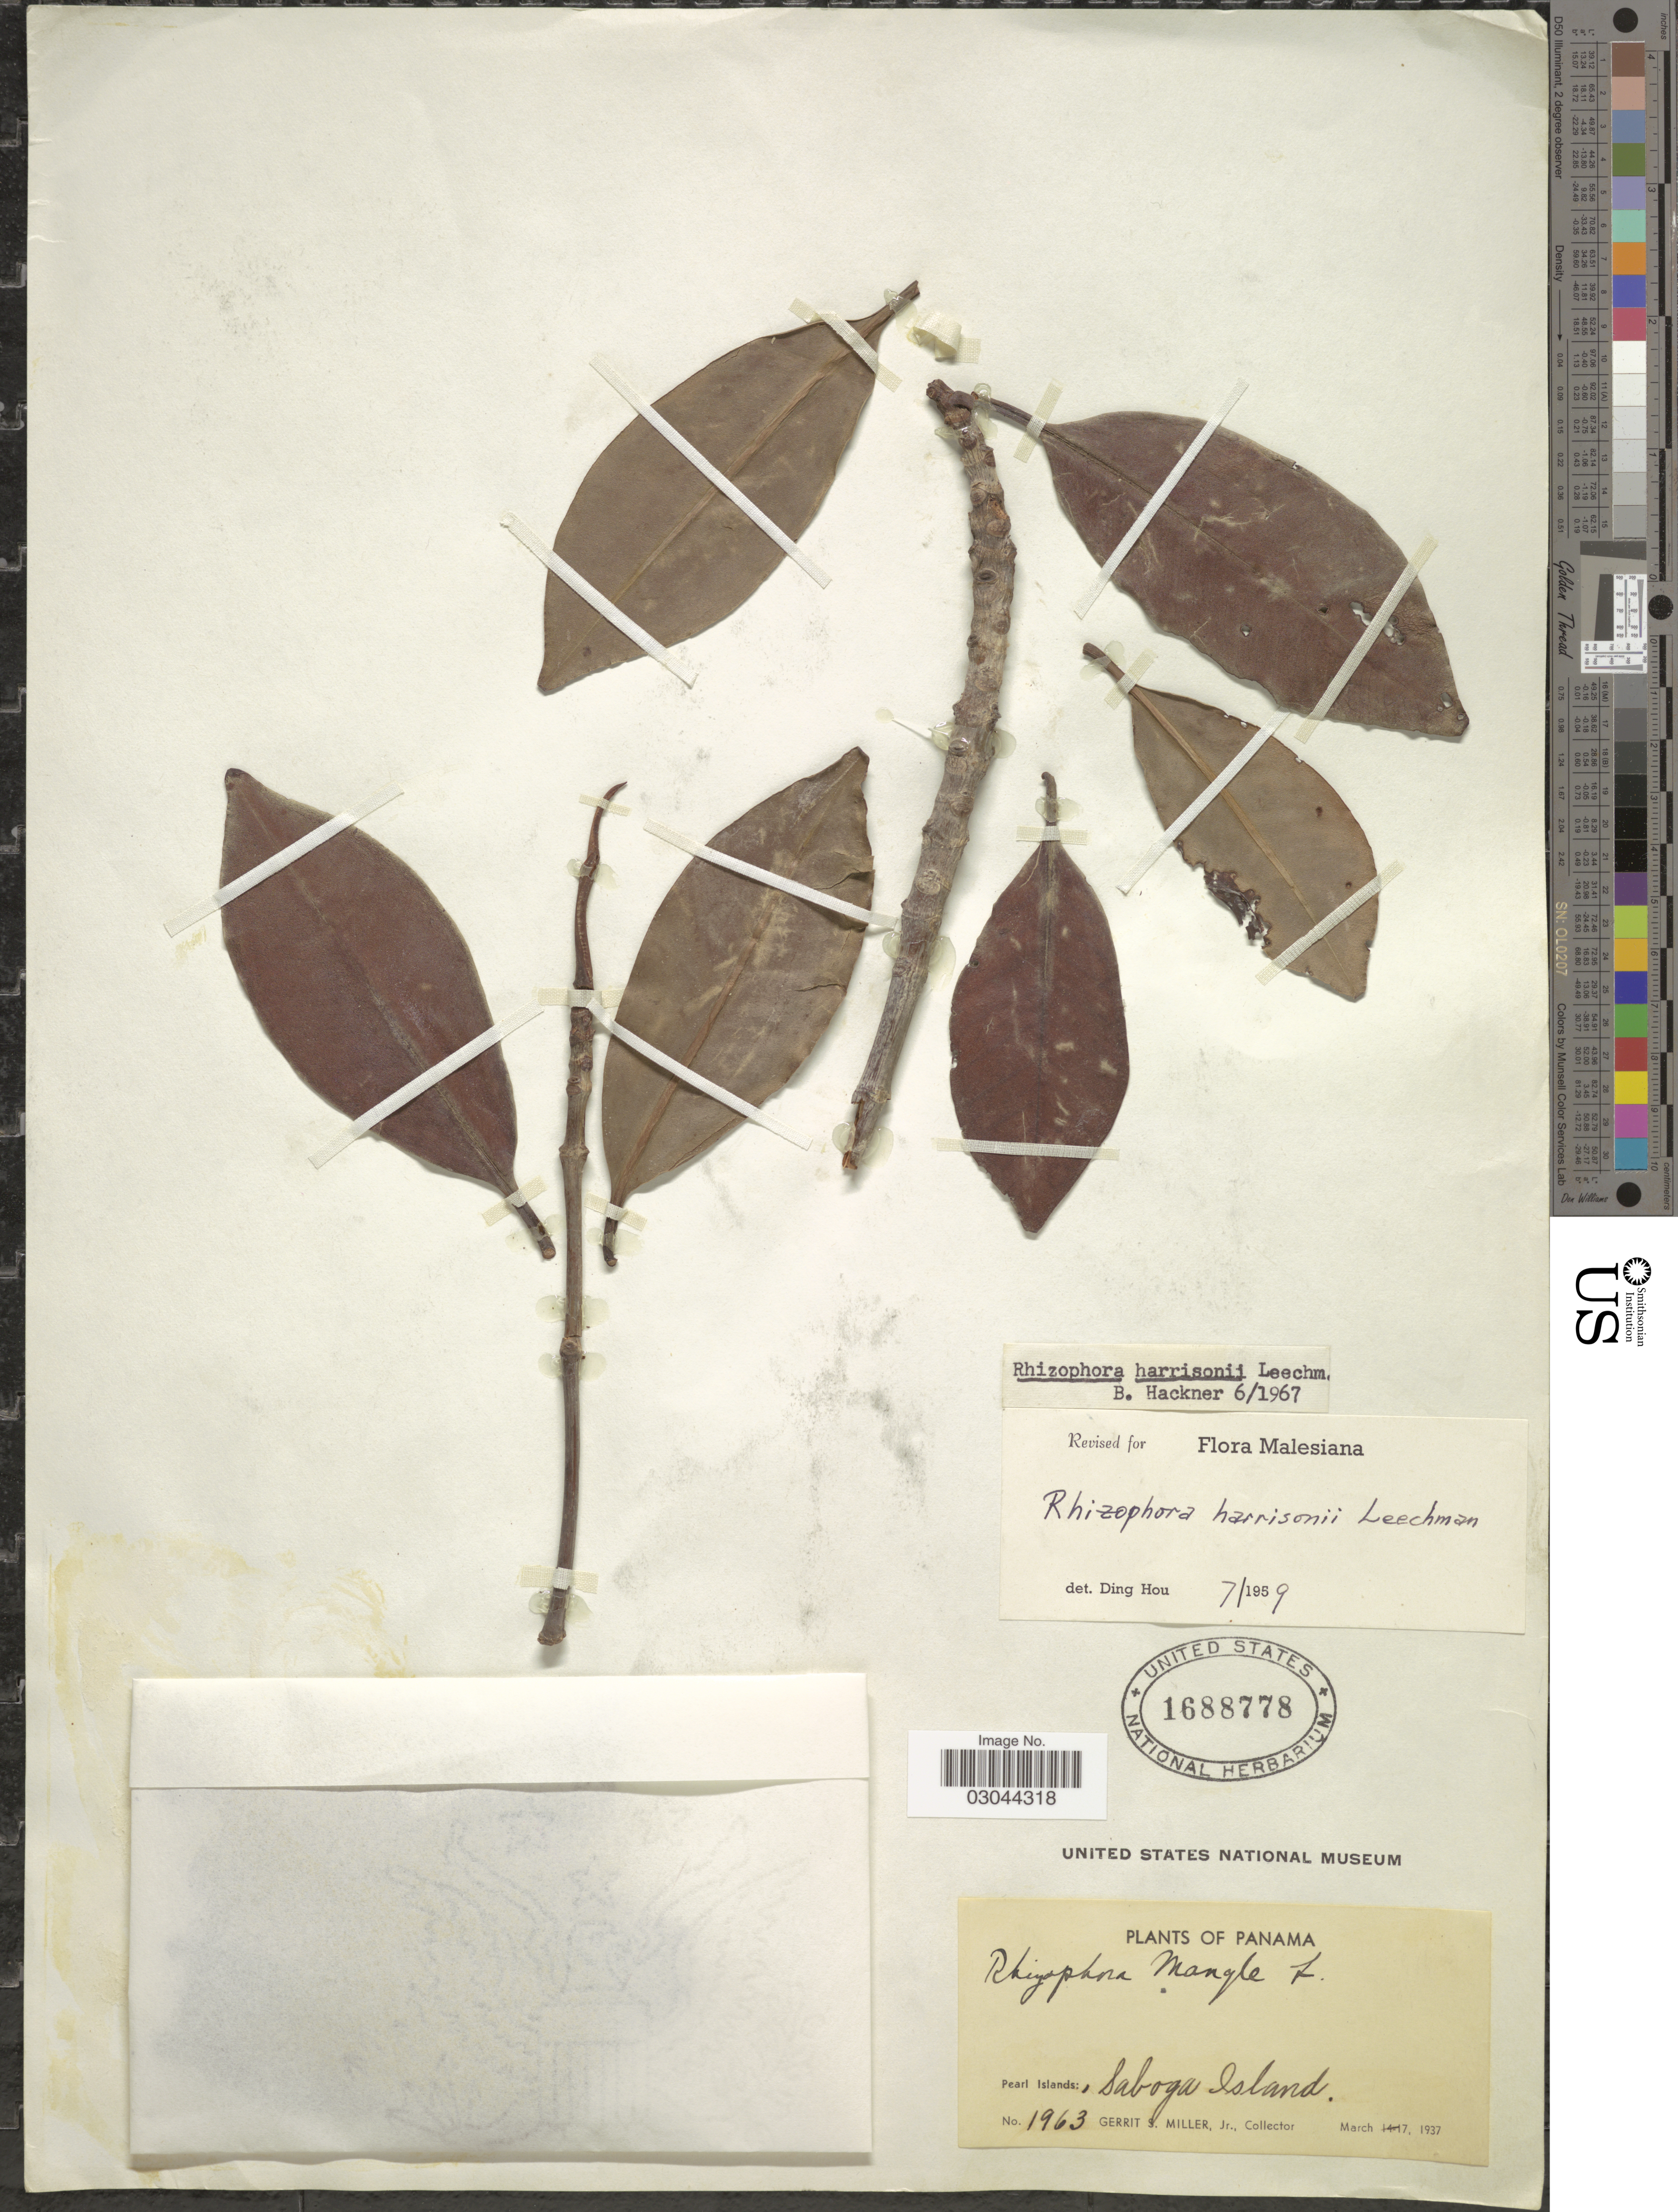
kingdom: Plantae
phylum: Tracheophyta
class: Magnoliopsida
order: Malpighiales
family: Rhizophoraceae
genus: Rhizophora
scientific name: Rhizophora x harrisonii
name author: Leechm.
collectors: G. S. Miller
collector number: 1963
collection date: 1937-03-17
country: Panama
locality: Pearl Islands:, Saboga Island.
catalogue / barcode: US 1688778